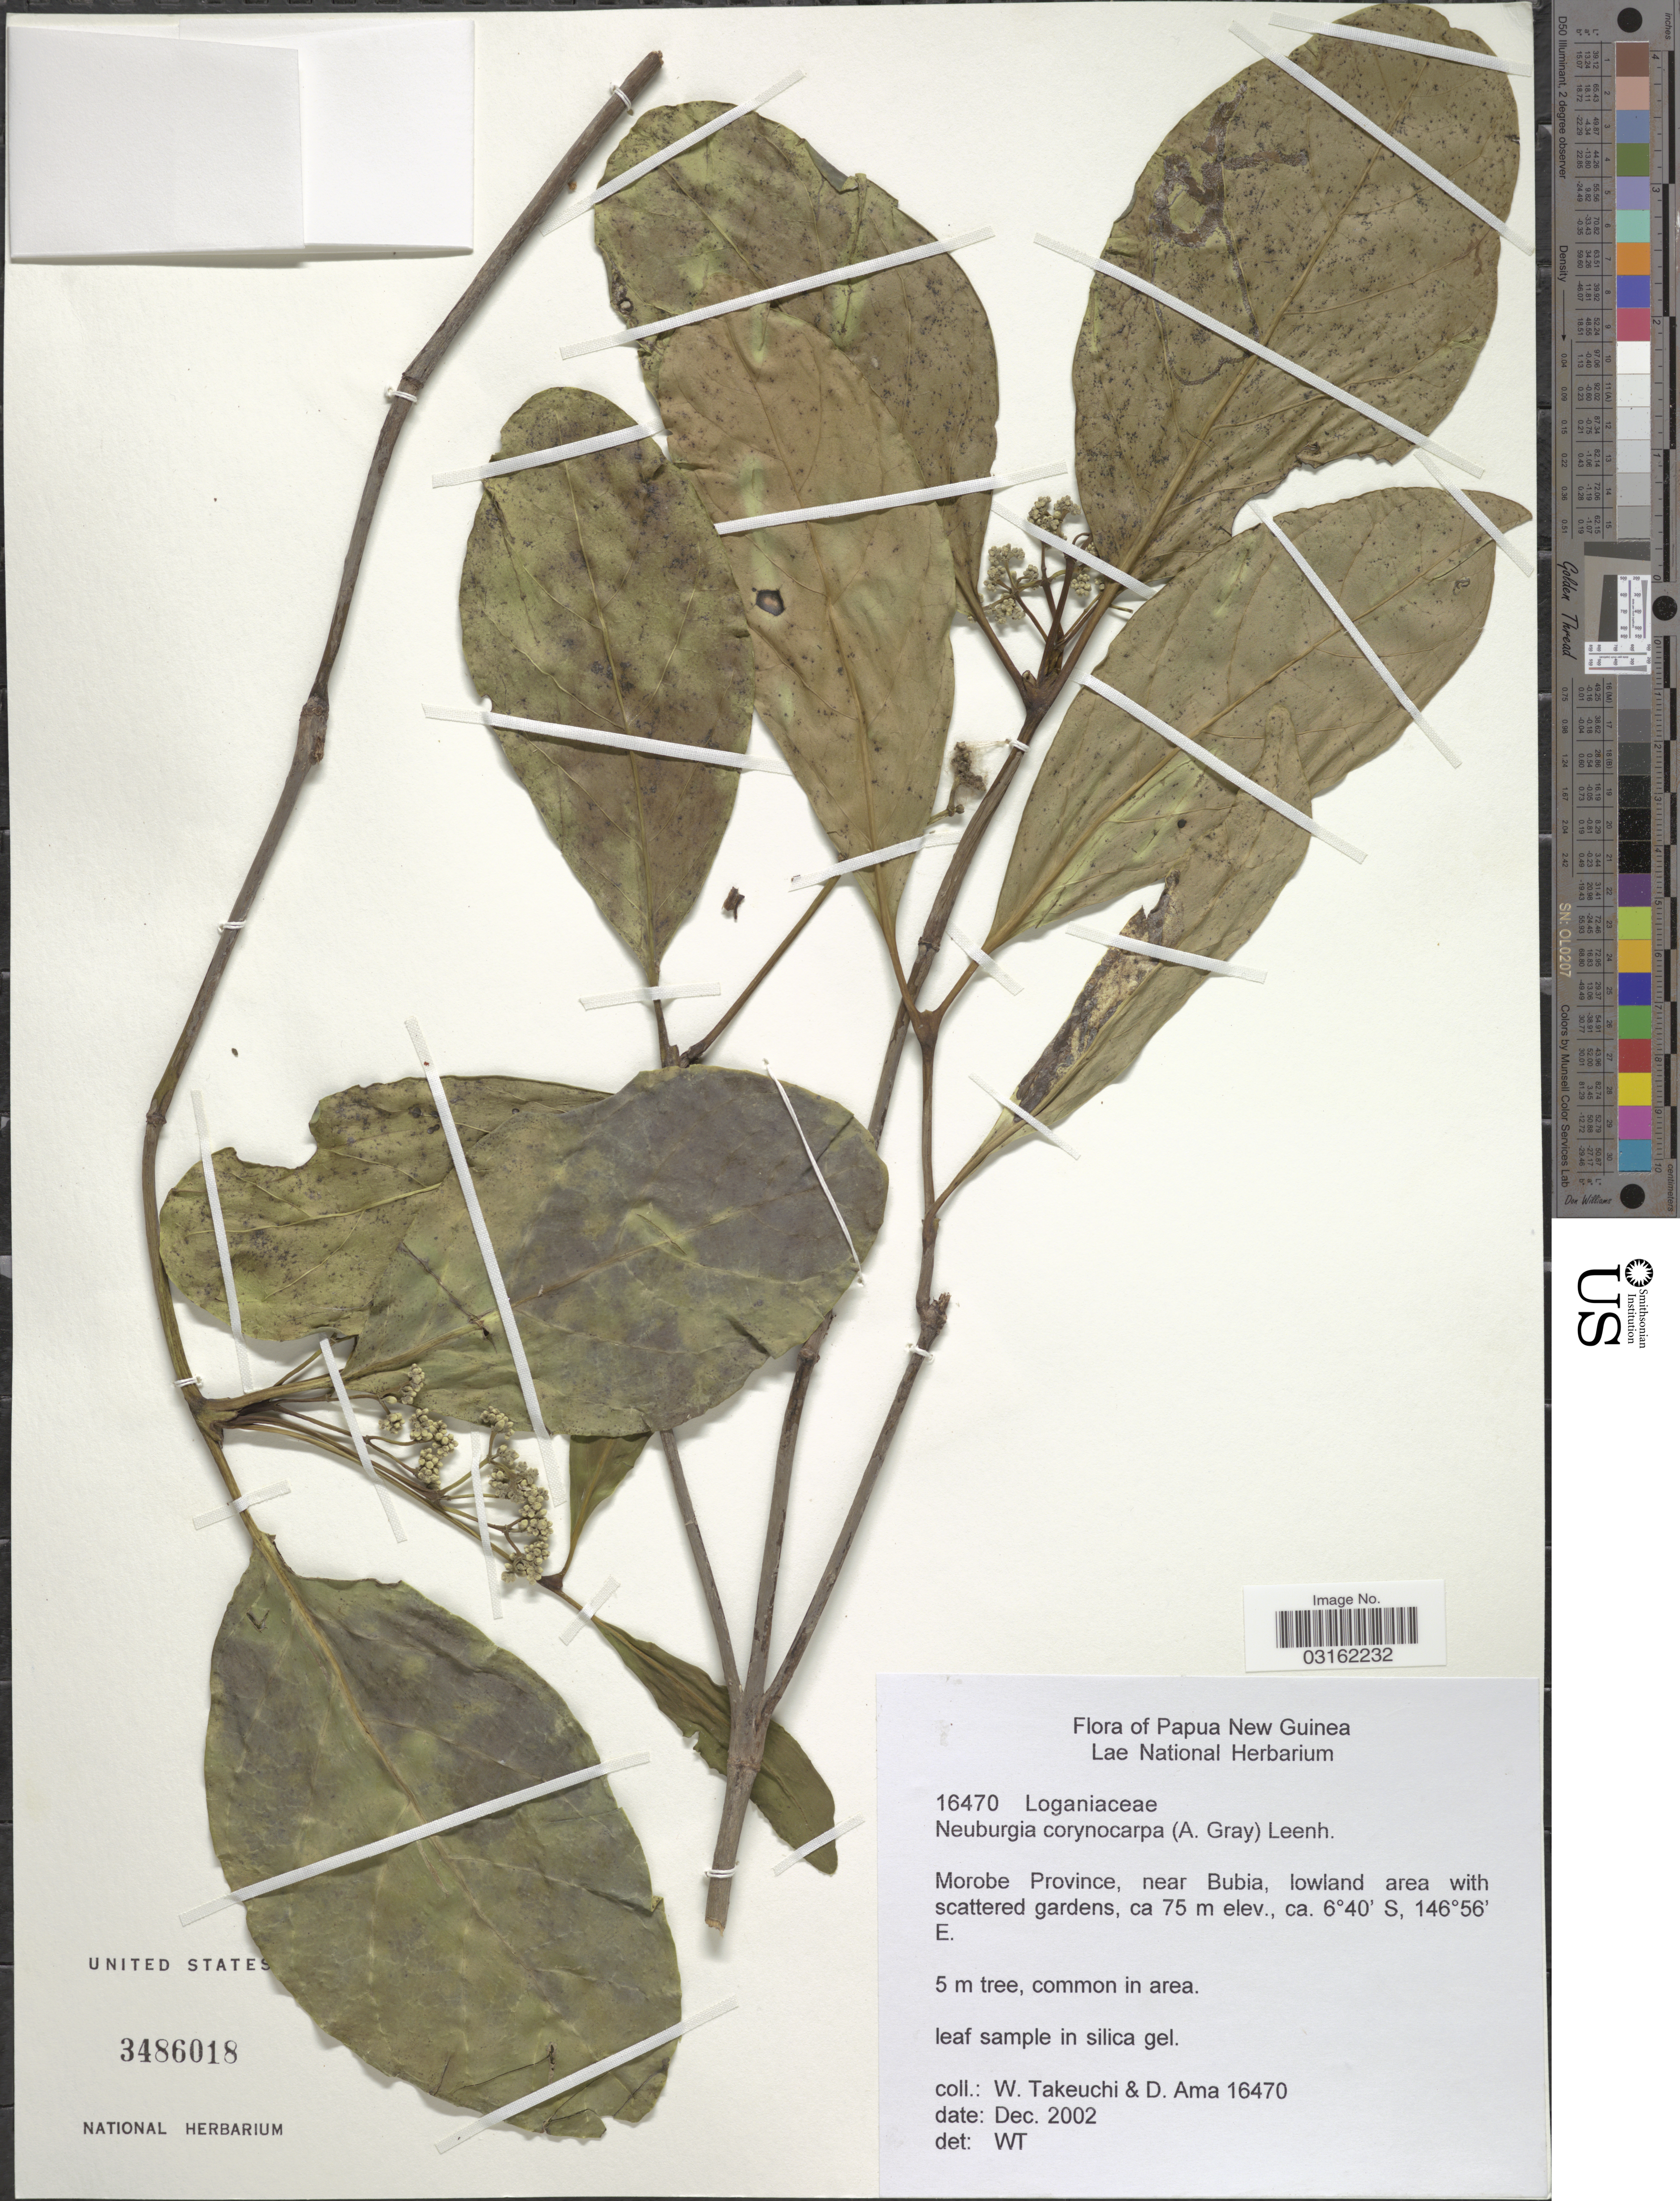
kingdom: Plantae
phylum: Tracheophyta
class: Magnoliopsida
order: Gentianales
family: Loganiaceae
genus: Neuburgia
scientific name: Neuburgia corynocarpa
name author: (A. Gray) Leenh.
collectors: W. Takeuchi & D. Ama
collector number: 16470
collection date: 2002-12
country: Papua New Guinea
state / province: Morobe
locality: Near Bubia, lowland area with scattered gardens.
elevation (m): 75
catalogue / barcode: US 3486018